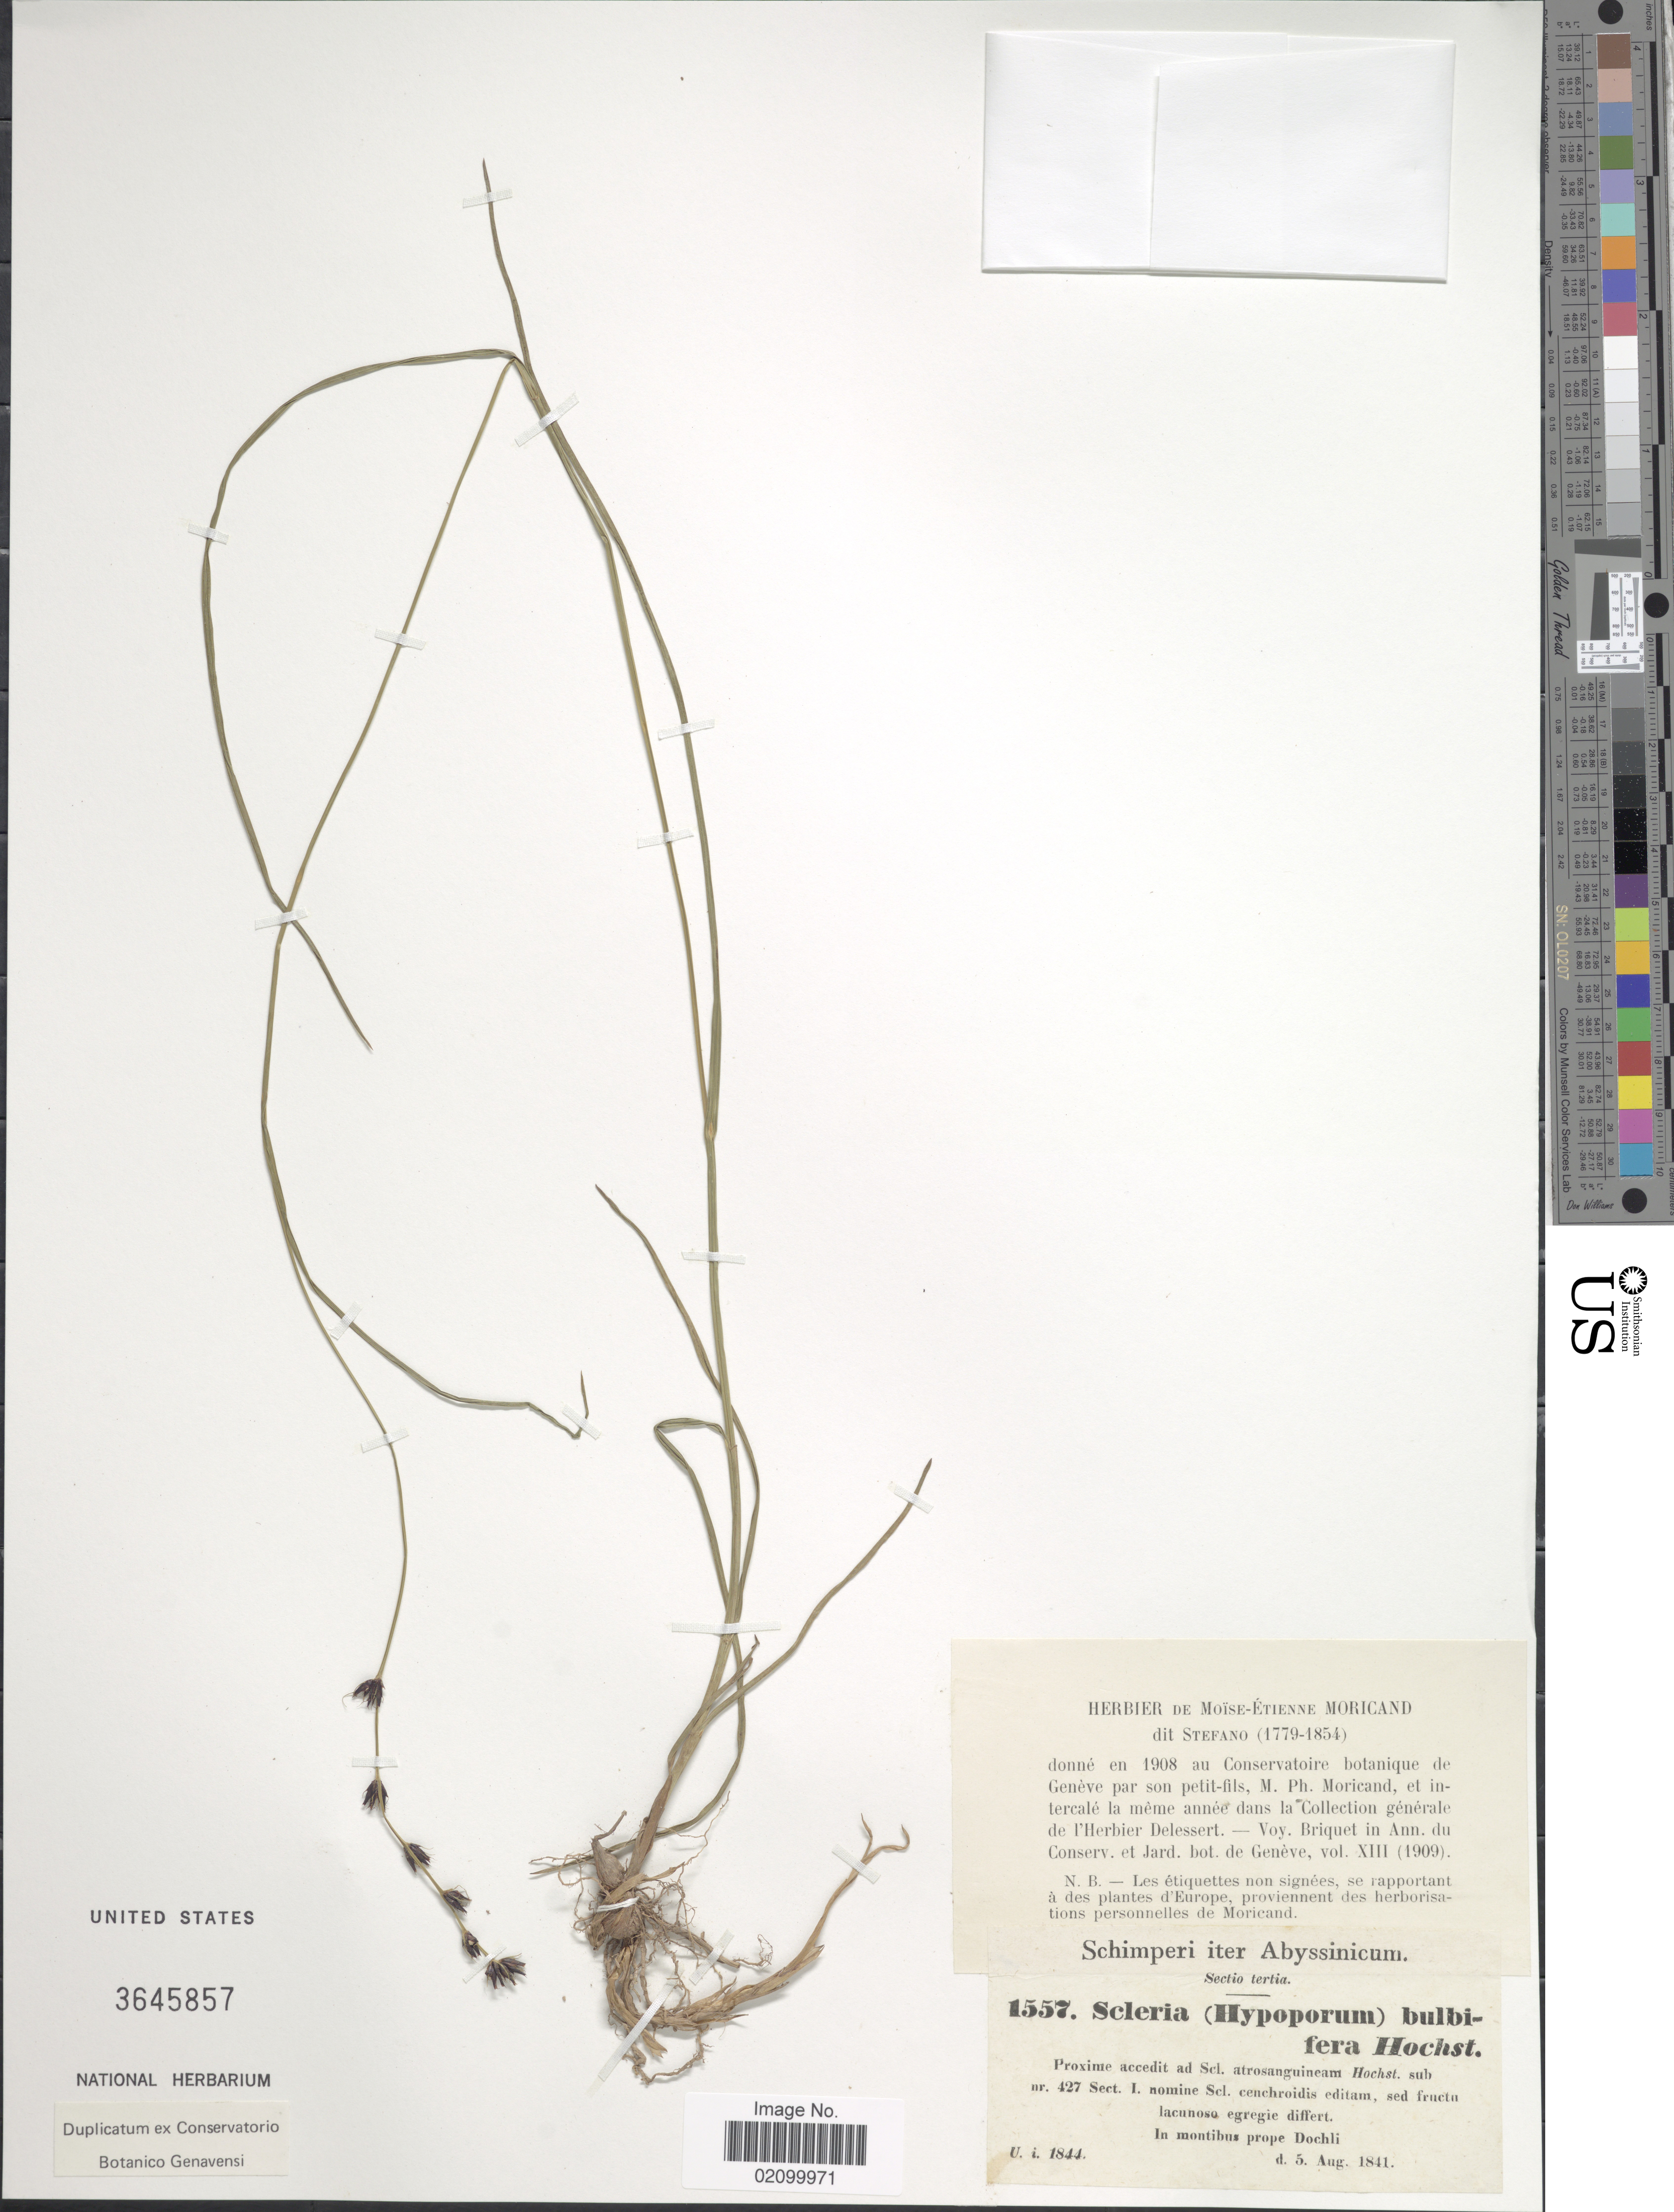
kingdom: Plantae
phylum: Tracheophyta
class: Liliopsida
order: Poales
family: Cyperaceae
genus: Scleria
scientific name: Scleria bulbifera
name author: Hochst. ex A. Rich.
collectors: -. Schimper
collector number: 1557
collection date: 1841-08-05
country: Eritrea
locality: Abyssinicum. In montibus prope Dochli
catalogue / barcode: US 3645857